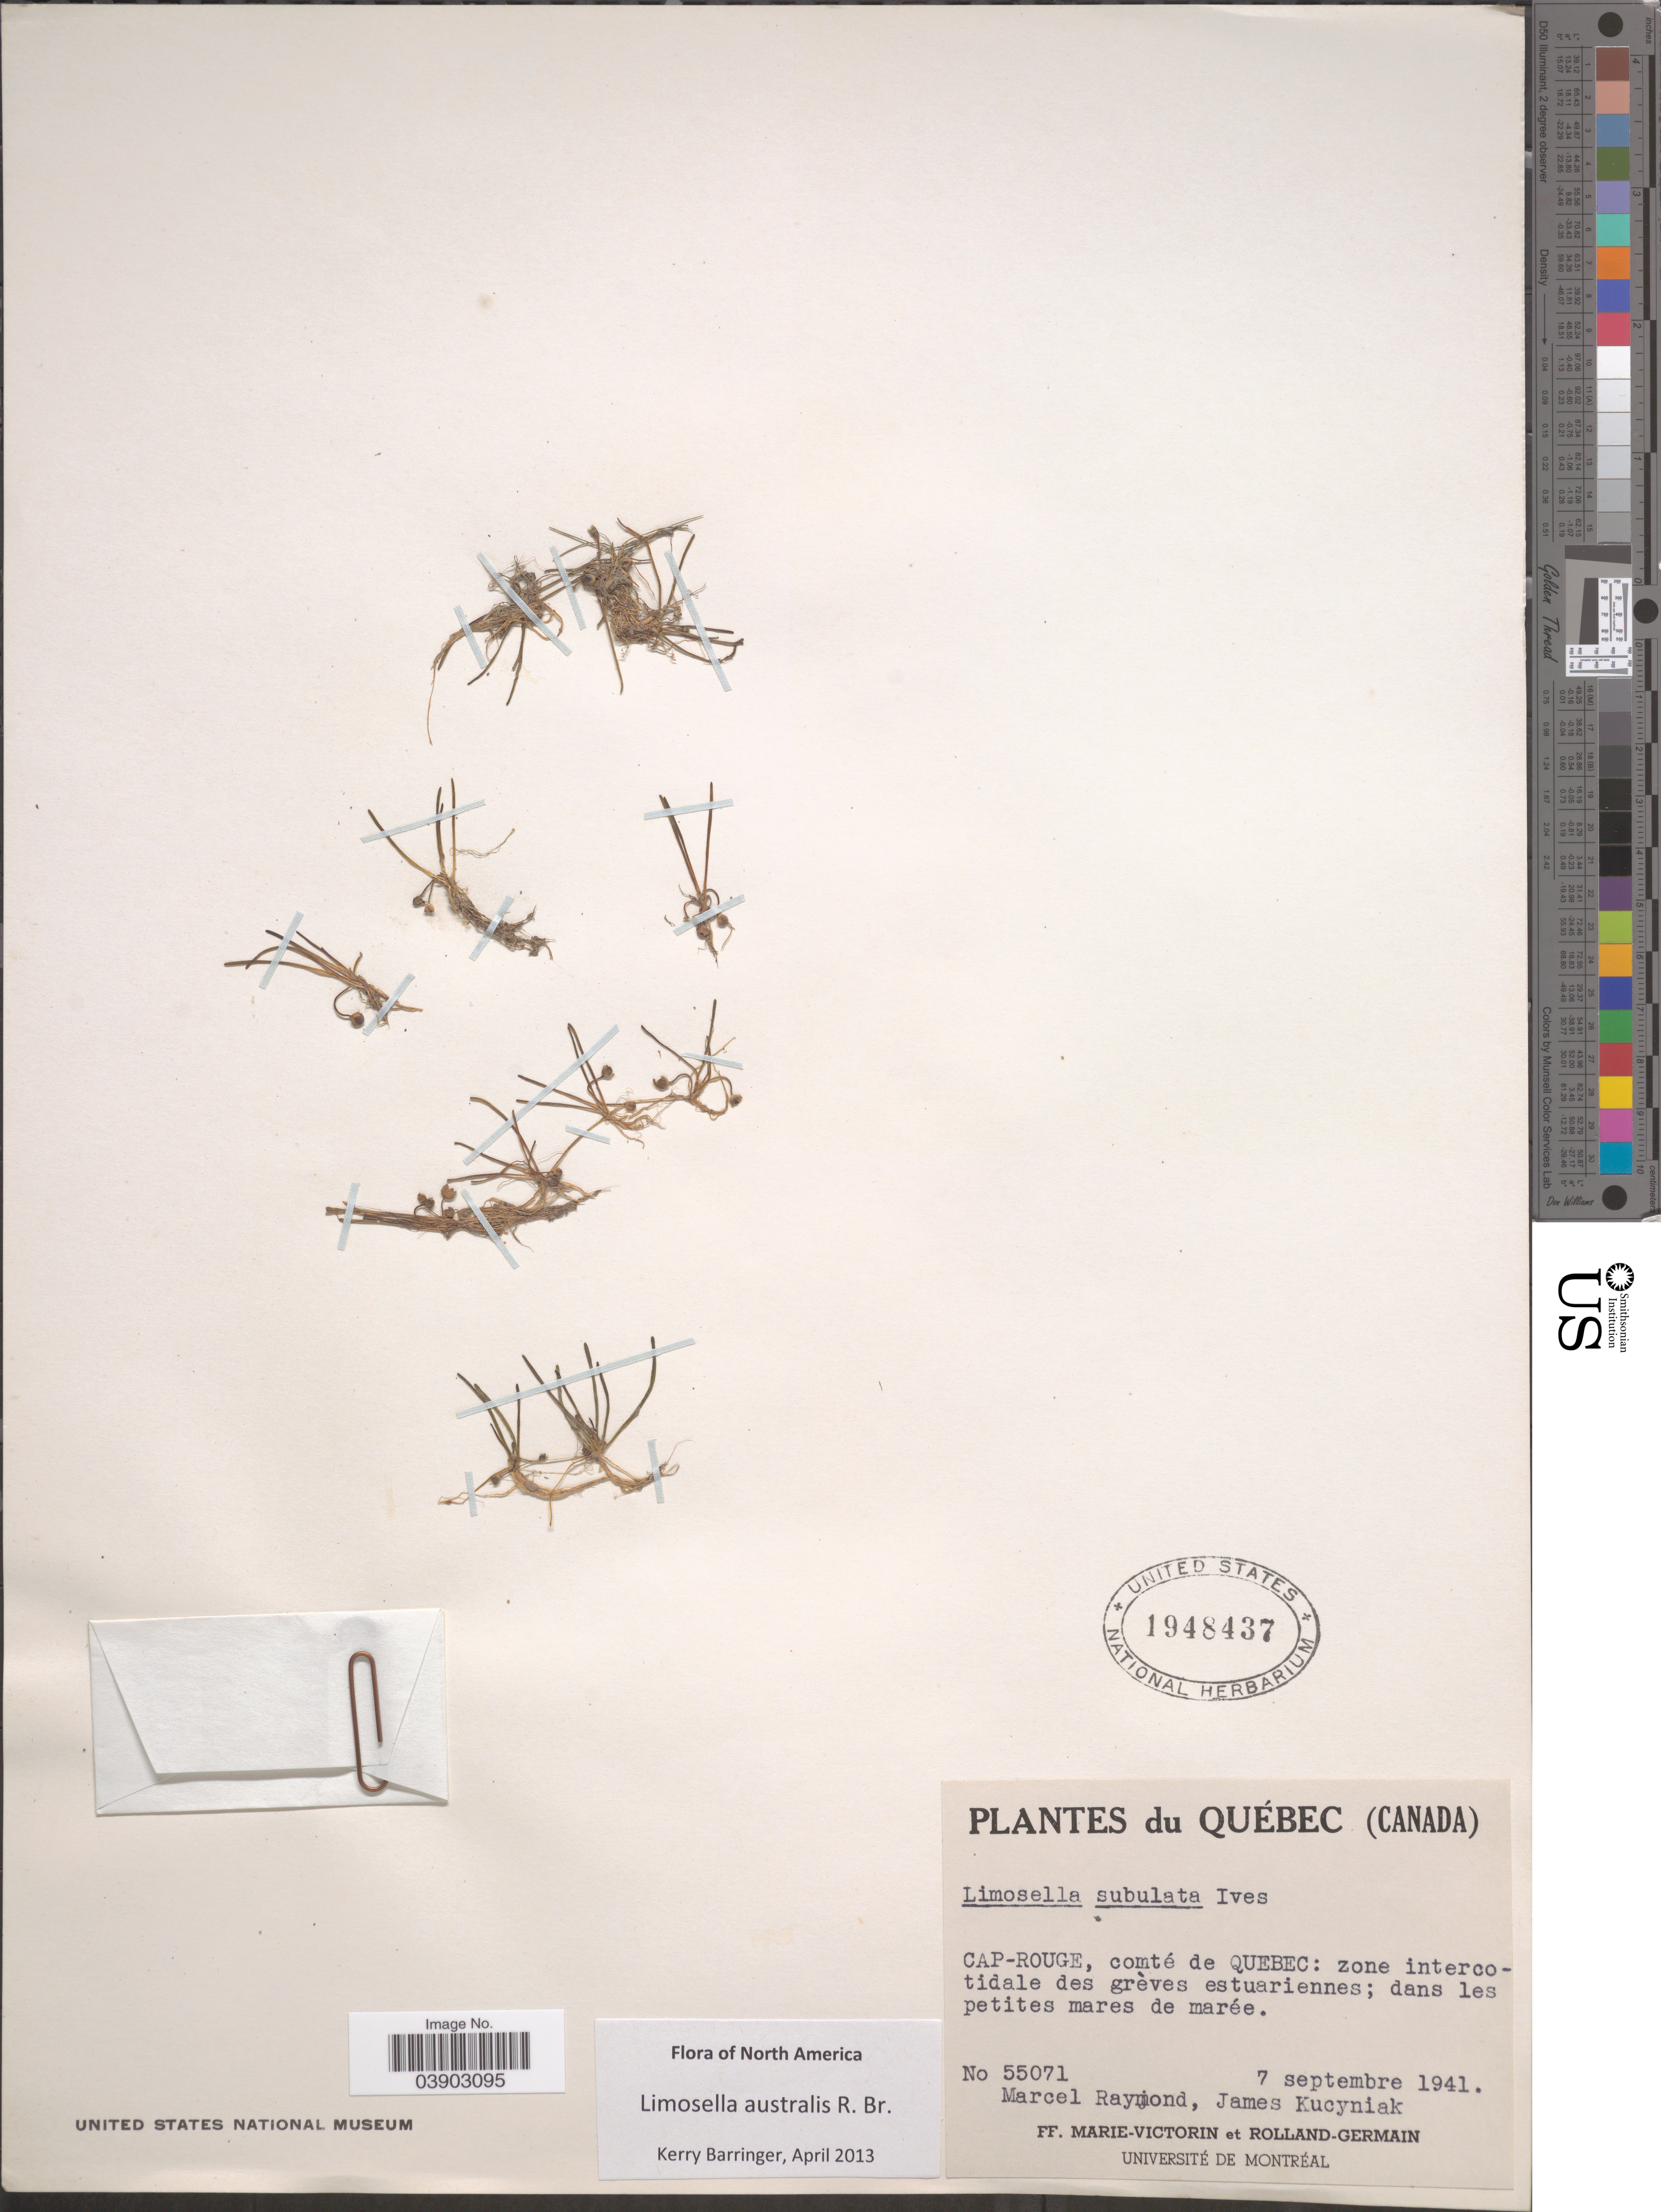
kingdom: Plantae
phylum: Tracheophyta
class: Magnoliopsida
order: Lamiales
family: Scrophulariaceae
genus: Limosella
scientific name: Limosella australis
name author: R. Br.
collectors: M. Raymond, J. Kucyniak, F. Marie-Victorin & Rolland-Germain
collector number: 55071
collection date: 1941-09-07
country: Canada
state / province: Quebec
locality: Cap-Rouge, comté de Quebec: zone intercotidale des grèves estuariennes; dans les petites mares de marée.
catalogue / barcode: US 1948437